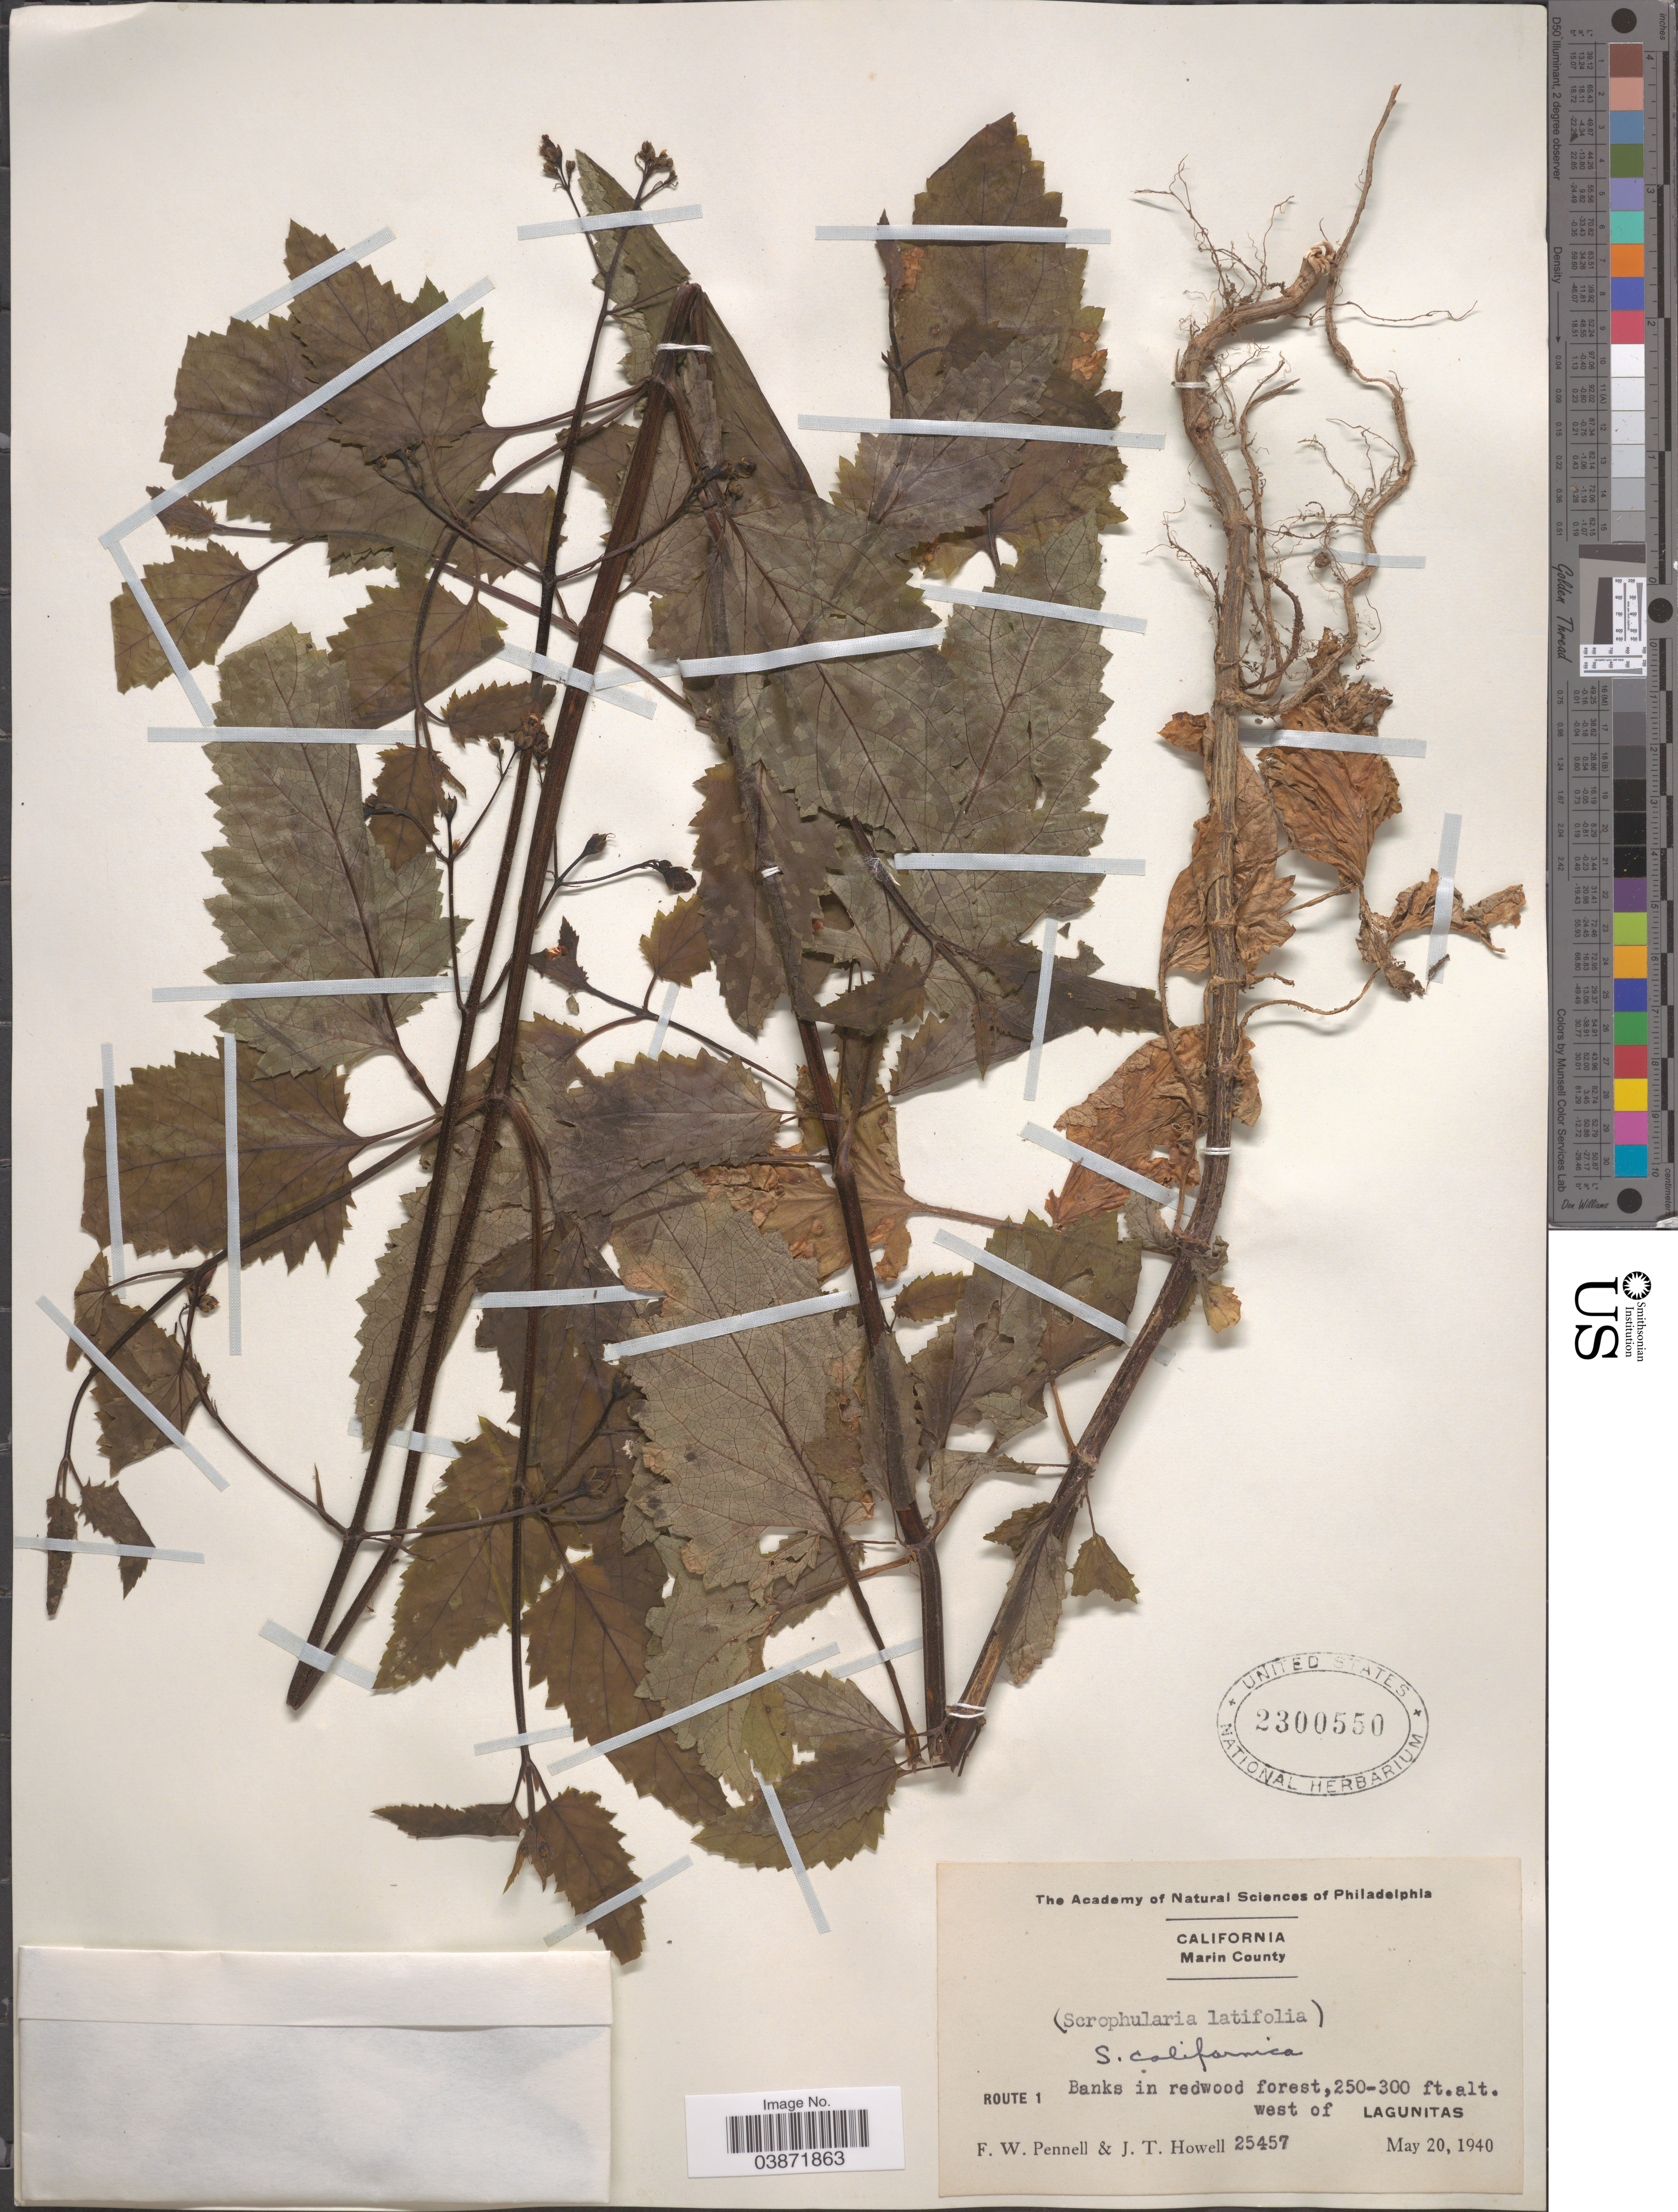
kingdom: Plantae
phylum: Tracheophyta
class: Magnoliopsida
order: Lamiales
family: Scrophulariaceae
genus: Scrophularia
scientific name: Scrophularia californica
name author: Cham. & Schltdl.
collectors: F. W. Pennell & J. T. Howell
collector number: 25457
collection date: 1940-05-20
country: United States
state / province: California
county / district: Marin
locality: Marin County. Route 1, west of Lagunitas.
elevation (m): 76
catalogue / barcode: US 2300550